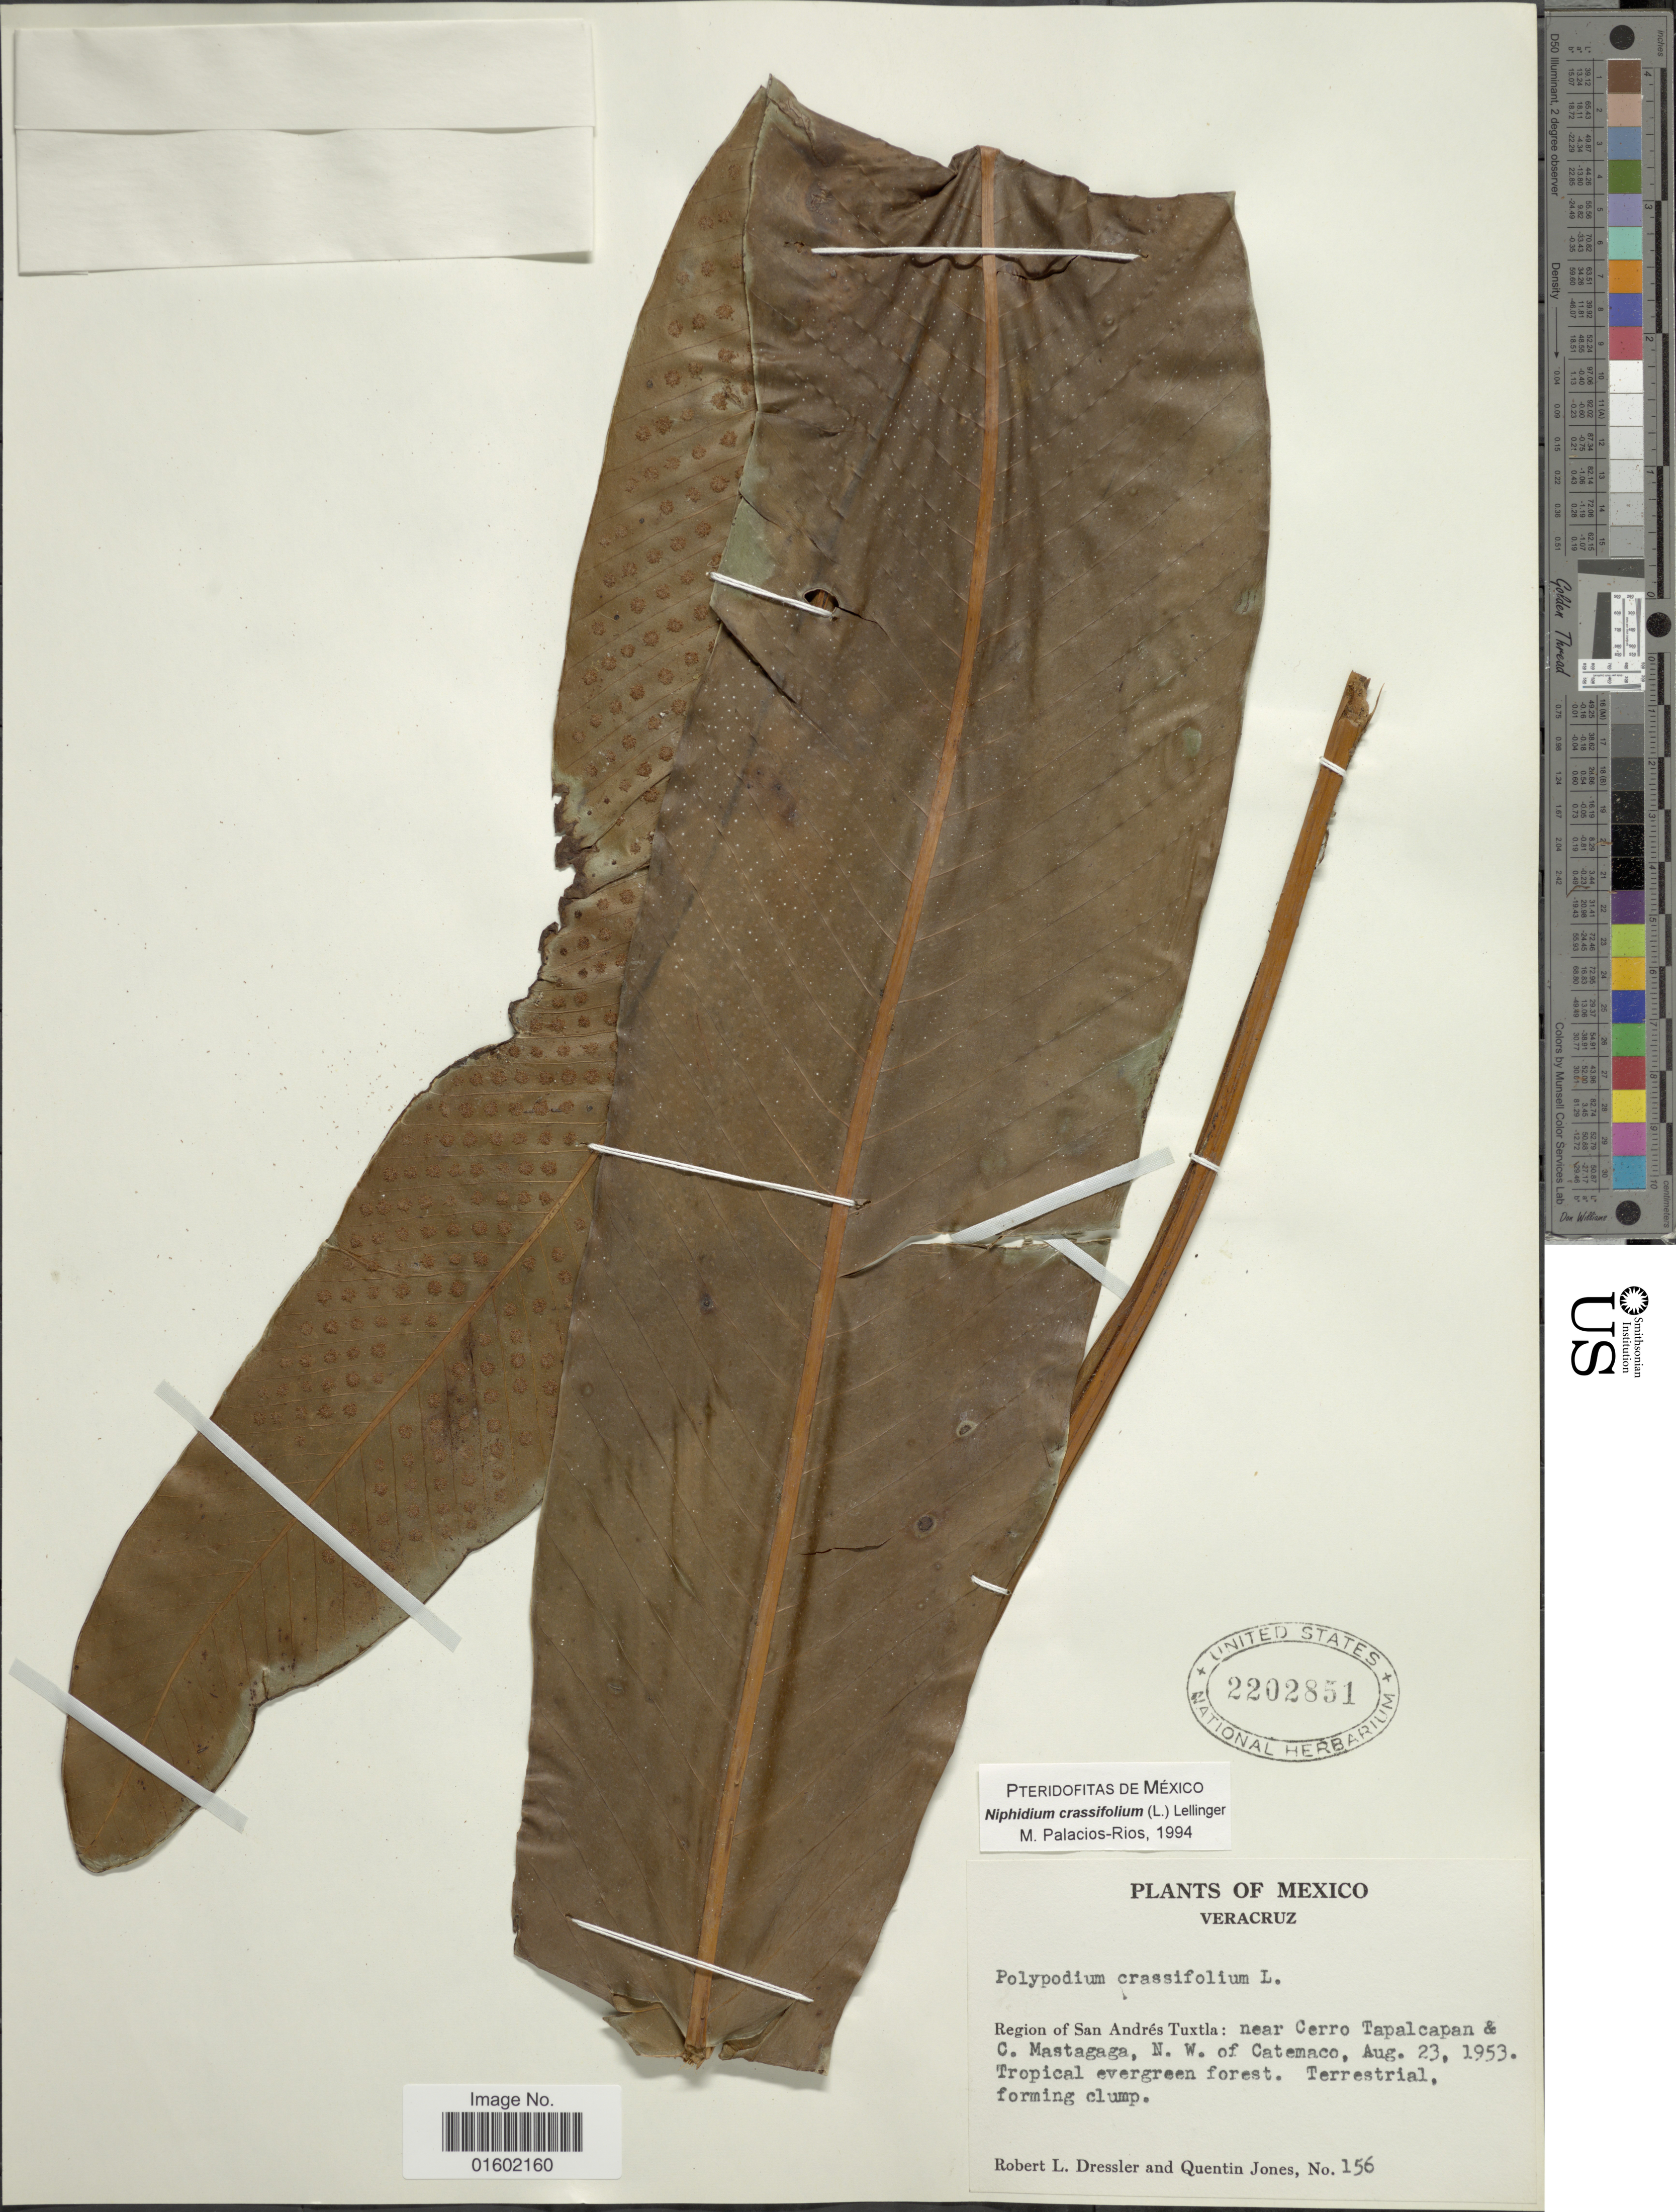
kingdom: Plantae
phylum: Tracheophyta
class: Polypodiopsida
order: Polypodiales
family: Polypodiaceae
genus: Niphidium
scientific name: Niphidium crassifolium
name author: (L.) Lellinger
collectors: R. Dressler & Q. Jones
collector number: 156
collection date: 1953-08-23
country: Mexico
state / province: Veracruz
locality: Region of San Andreas Tuxtla; near Cerro Tpalcapan & C. Mastagaga, N.W. of Catemaco, Veracruz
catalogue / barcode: US 2202851